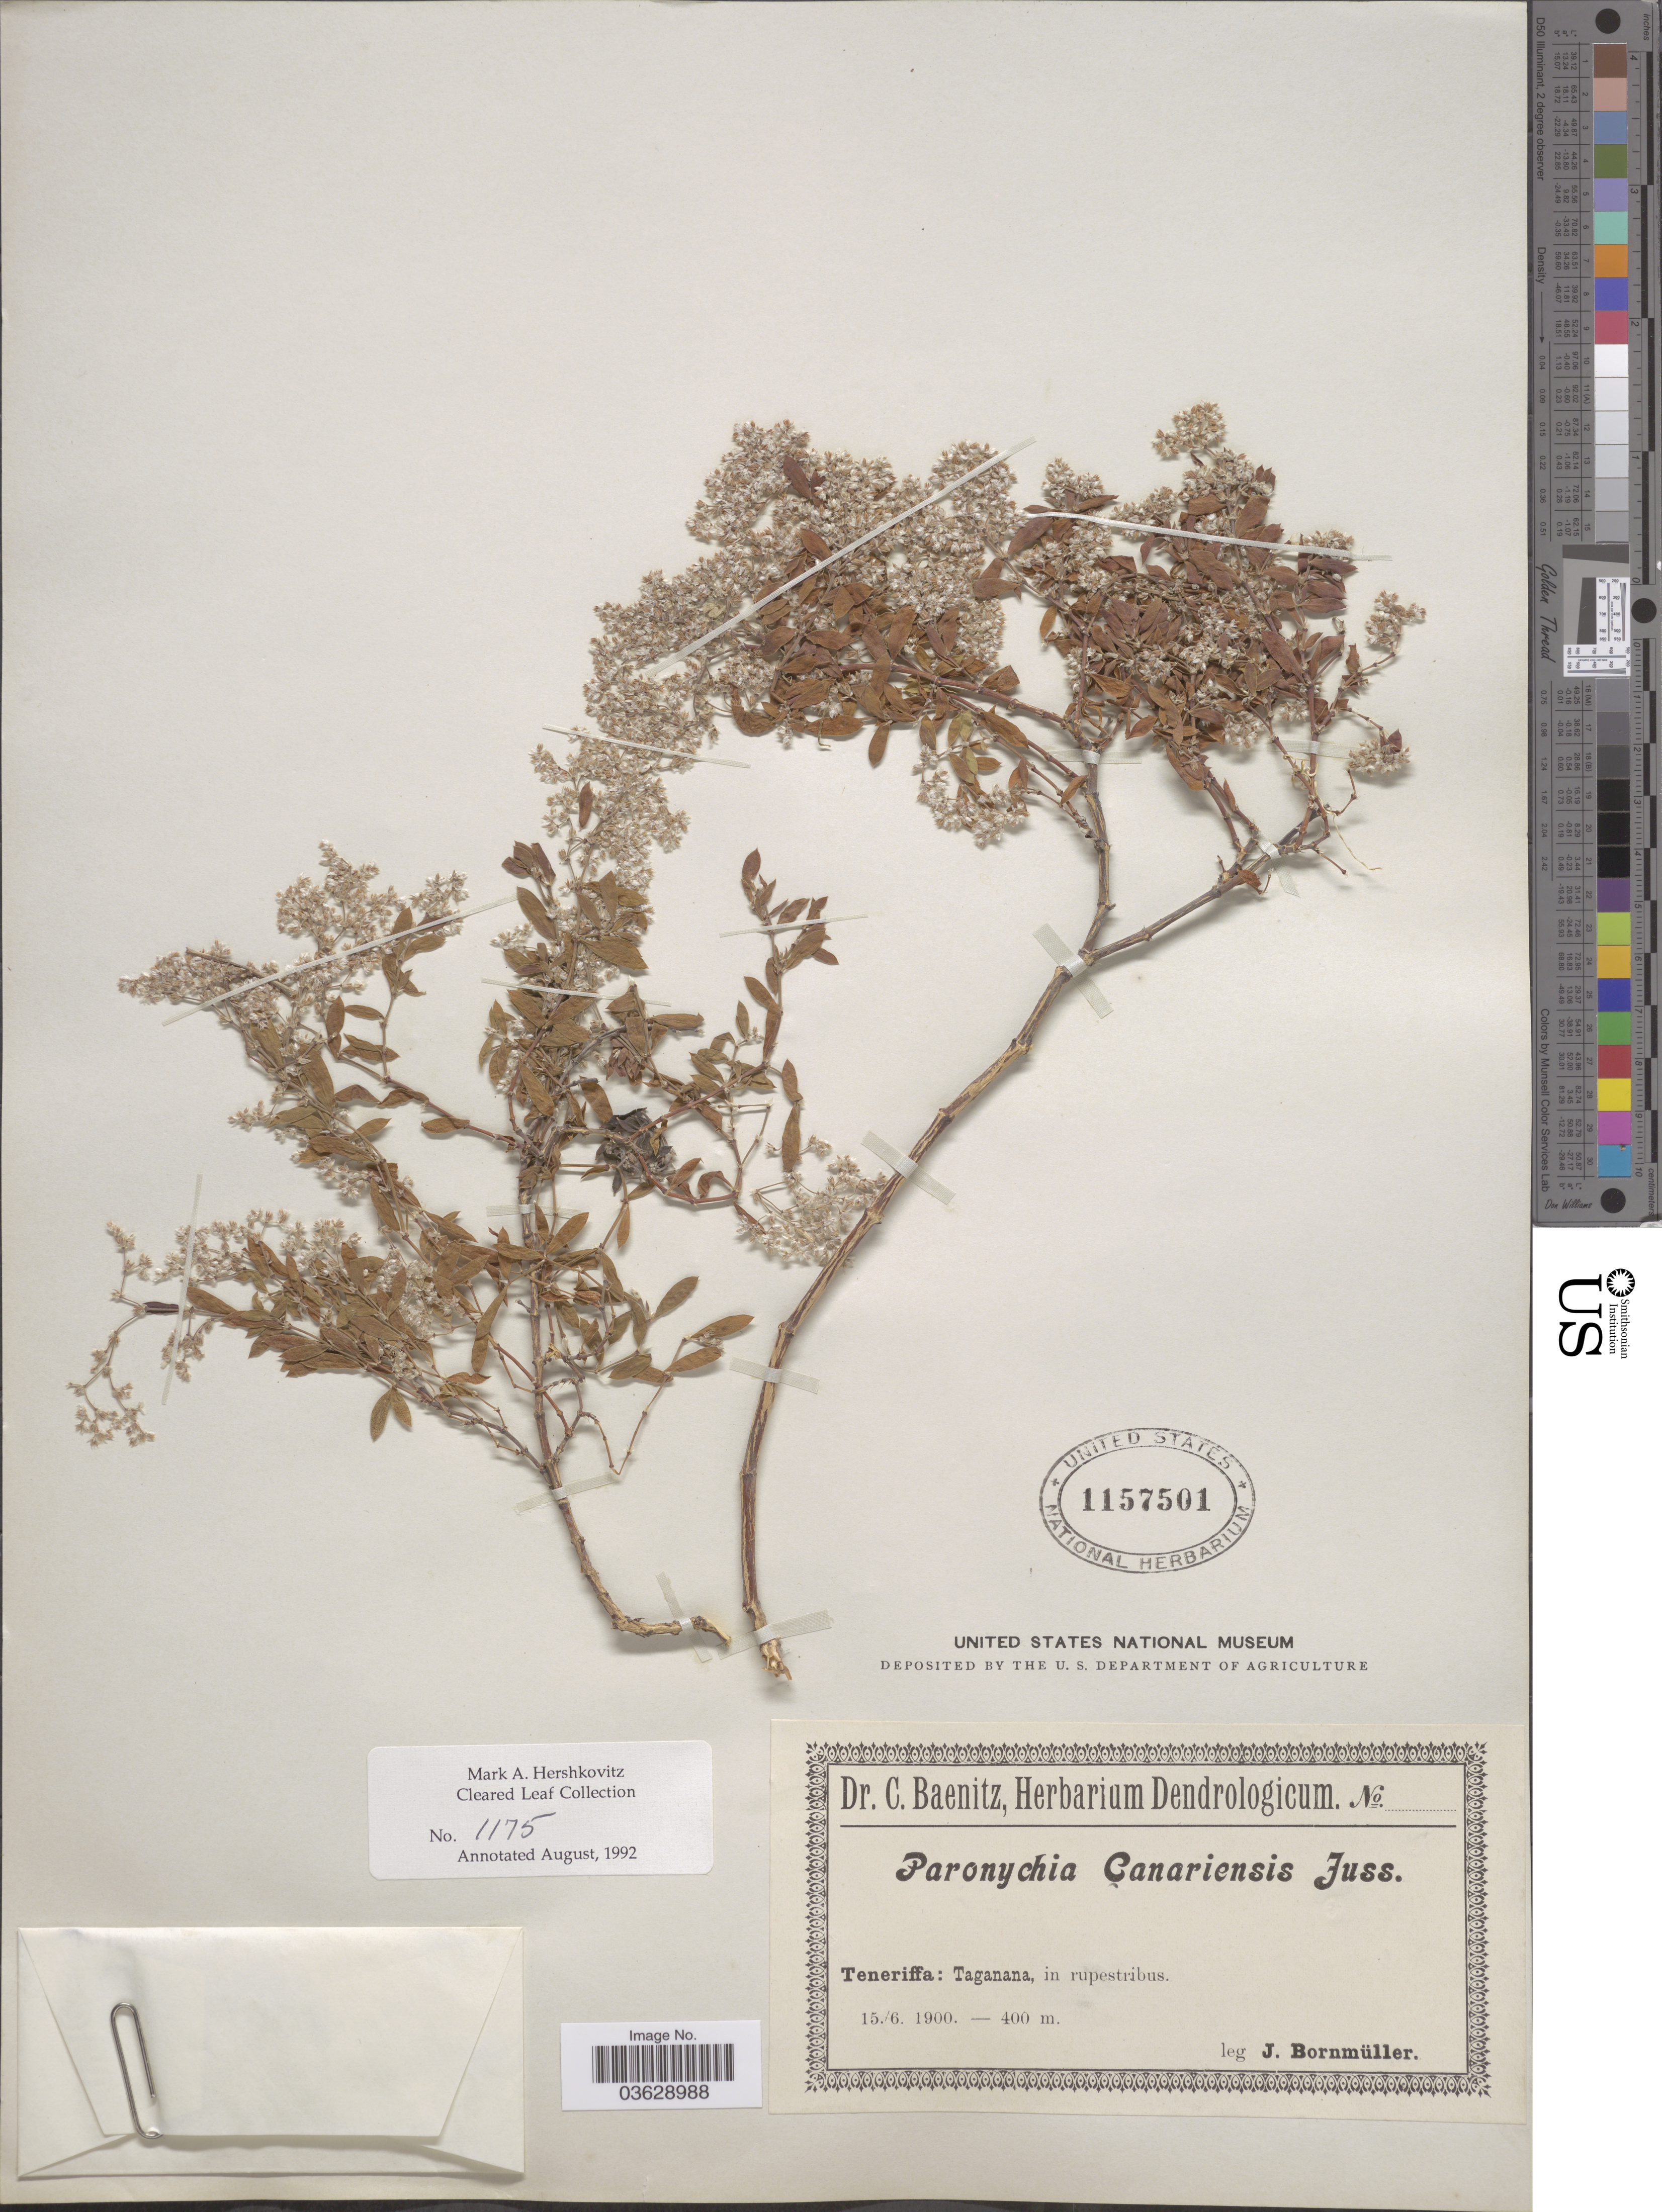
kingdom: Plantae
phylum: Tracheophyta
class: Magnoliopsida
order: Caryophyllales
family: Caryophyllaceae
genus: Paronychia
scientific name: Paronychia canariensis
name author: (L. f.) Link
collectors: J. Bornmüller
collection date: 1900-06-15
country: Spain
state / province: Canarias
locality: Teneriffa: Taganana, in rupestribus.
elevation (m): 400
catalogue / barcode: US 1157501